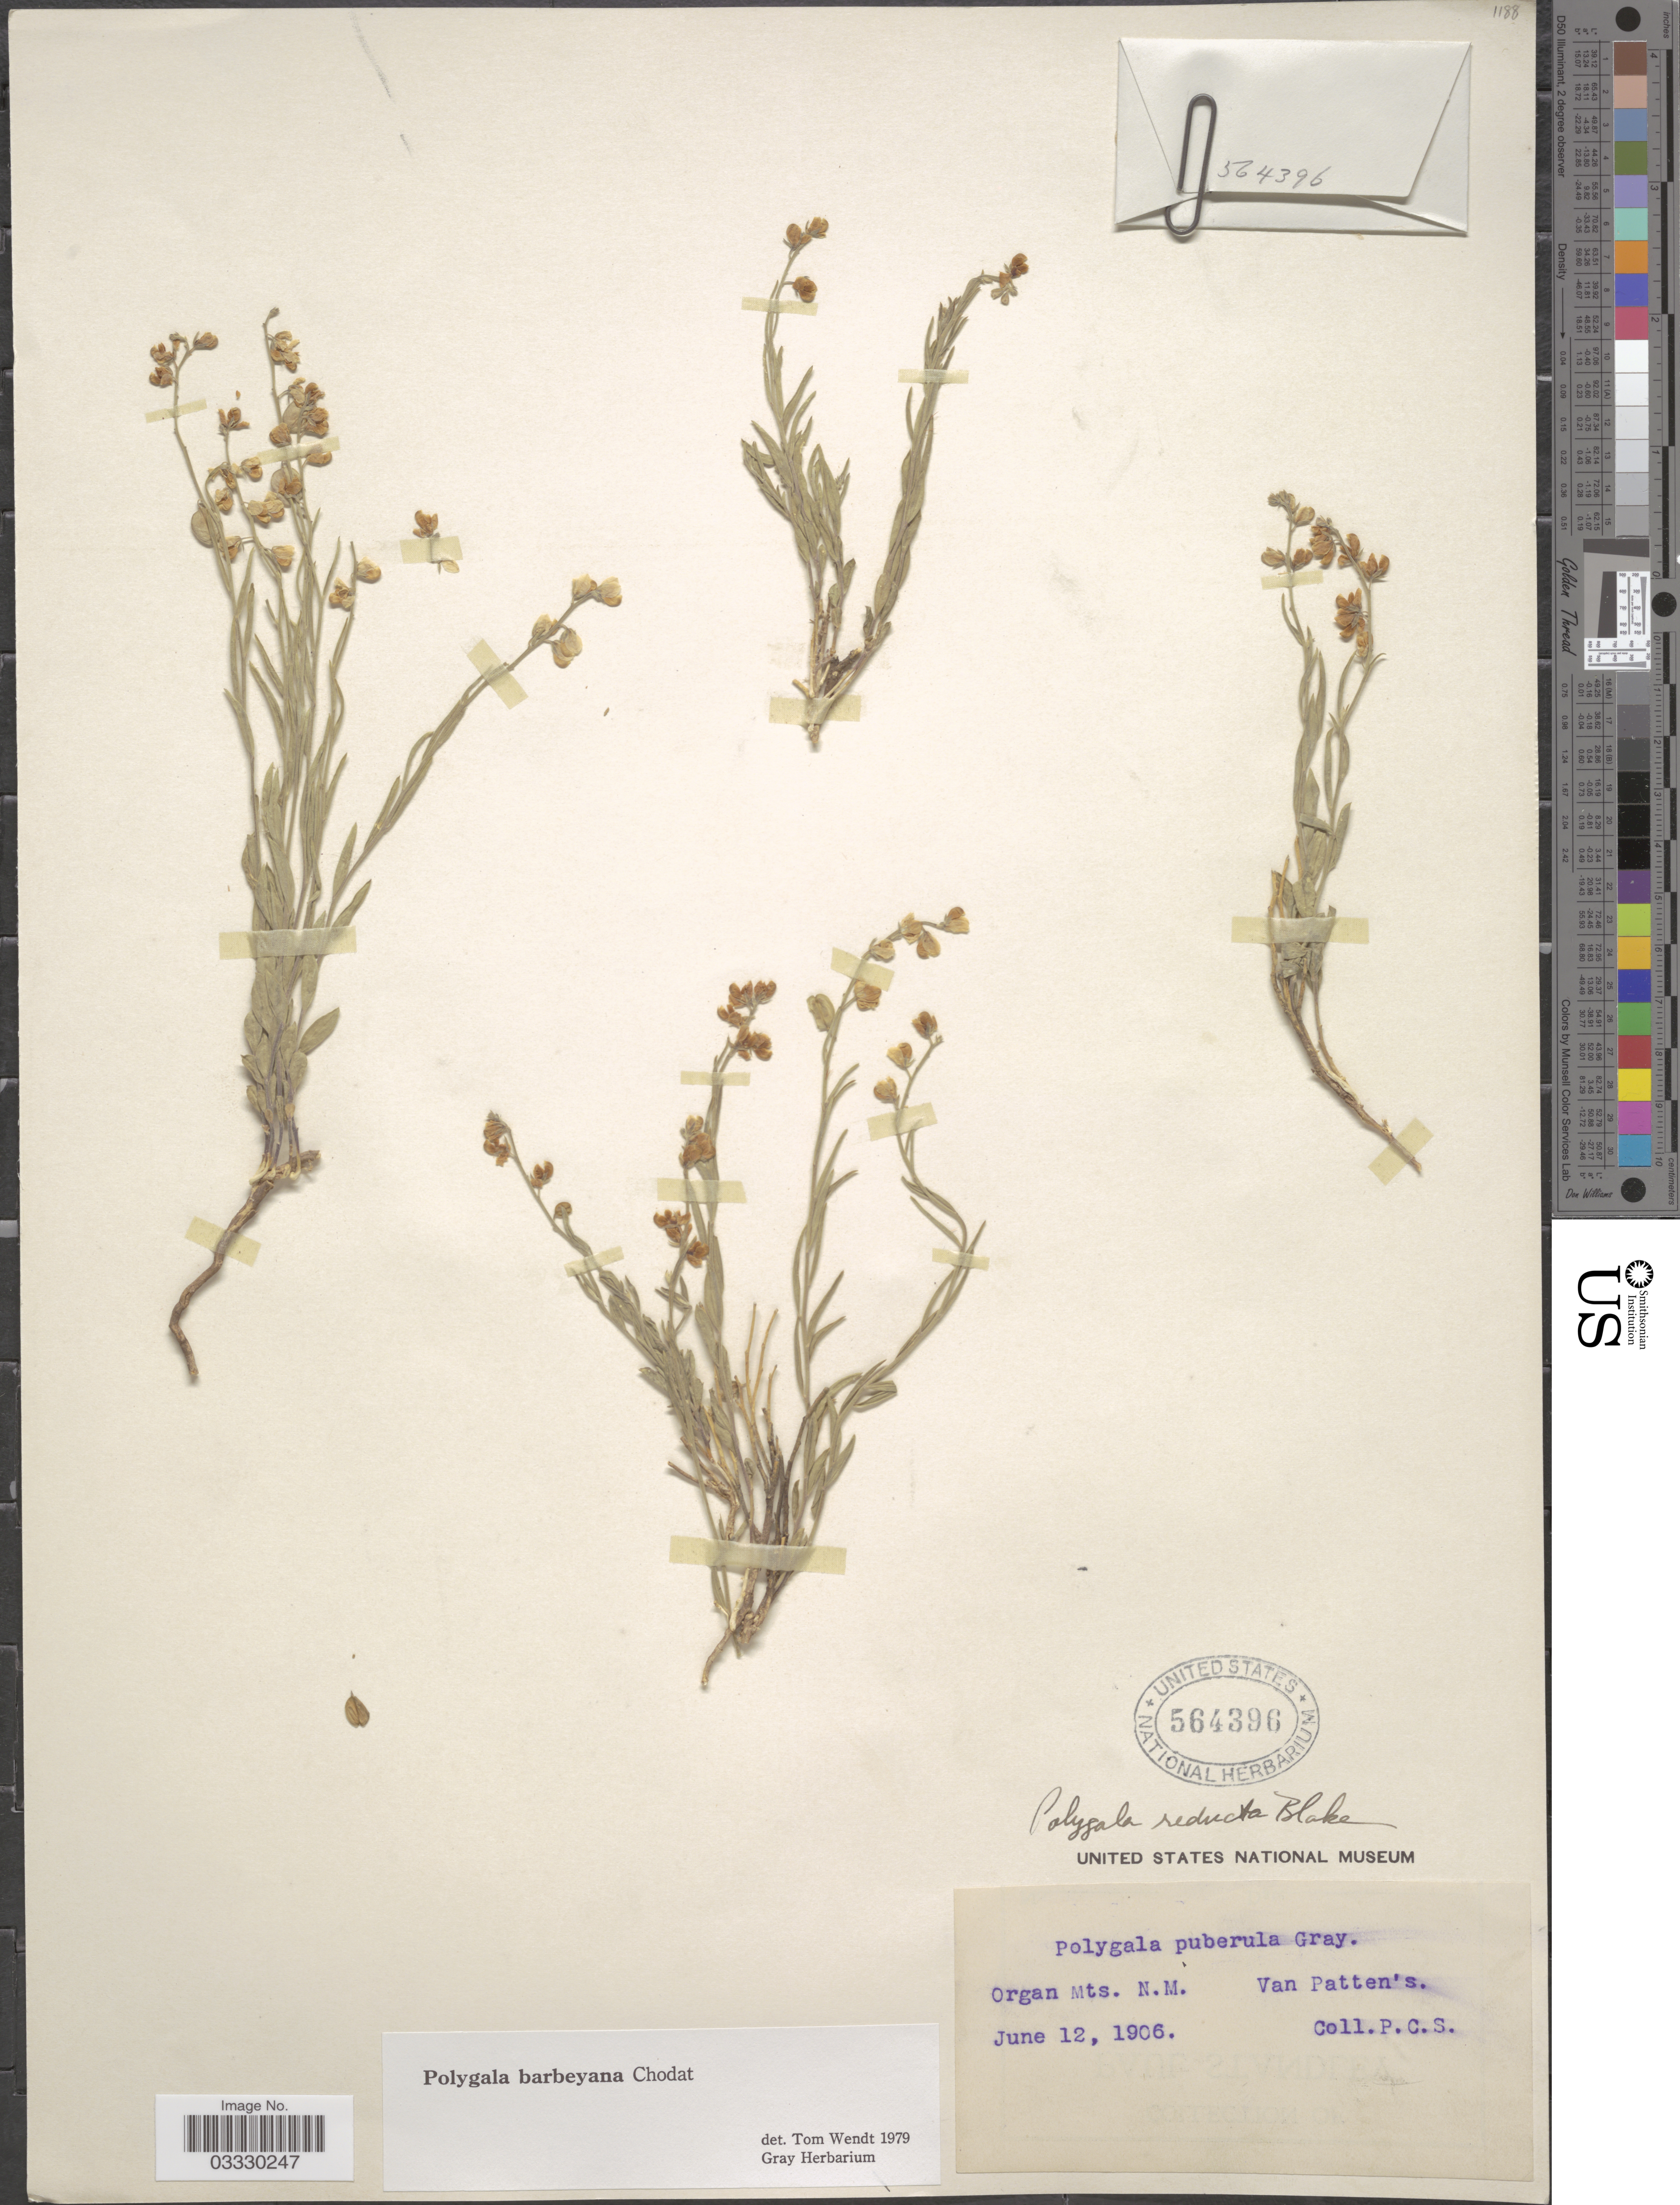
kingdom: Plantae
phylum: Tracheophyta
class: Magnoliopsida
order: Fabales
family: Polygalaceae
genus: Hebecarpa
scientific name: Hebecarpa barbeyana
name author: (Chodat) J.R. Abbott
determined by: Strong, Mark T., (BOT), Smithsonian Institution - National Museum of Natural History (UNITED STATES)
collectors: P. C. S.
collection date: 1906-06-12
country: United States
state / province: New Mexico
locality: Organ Mts. Van Patten's.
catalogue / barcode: US 564396